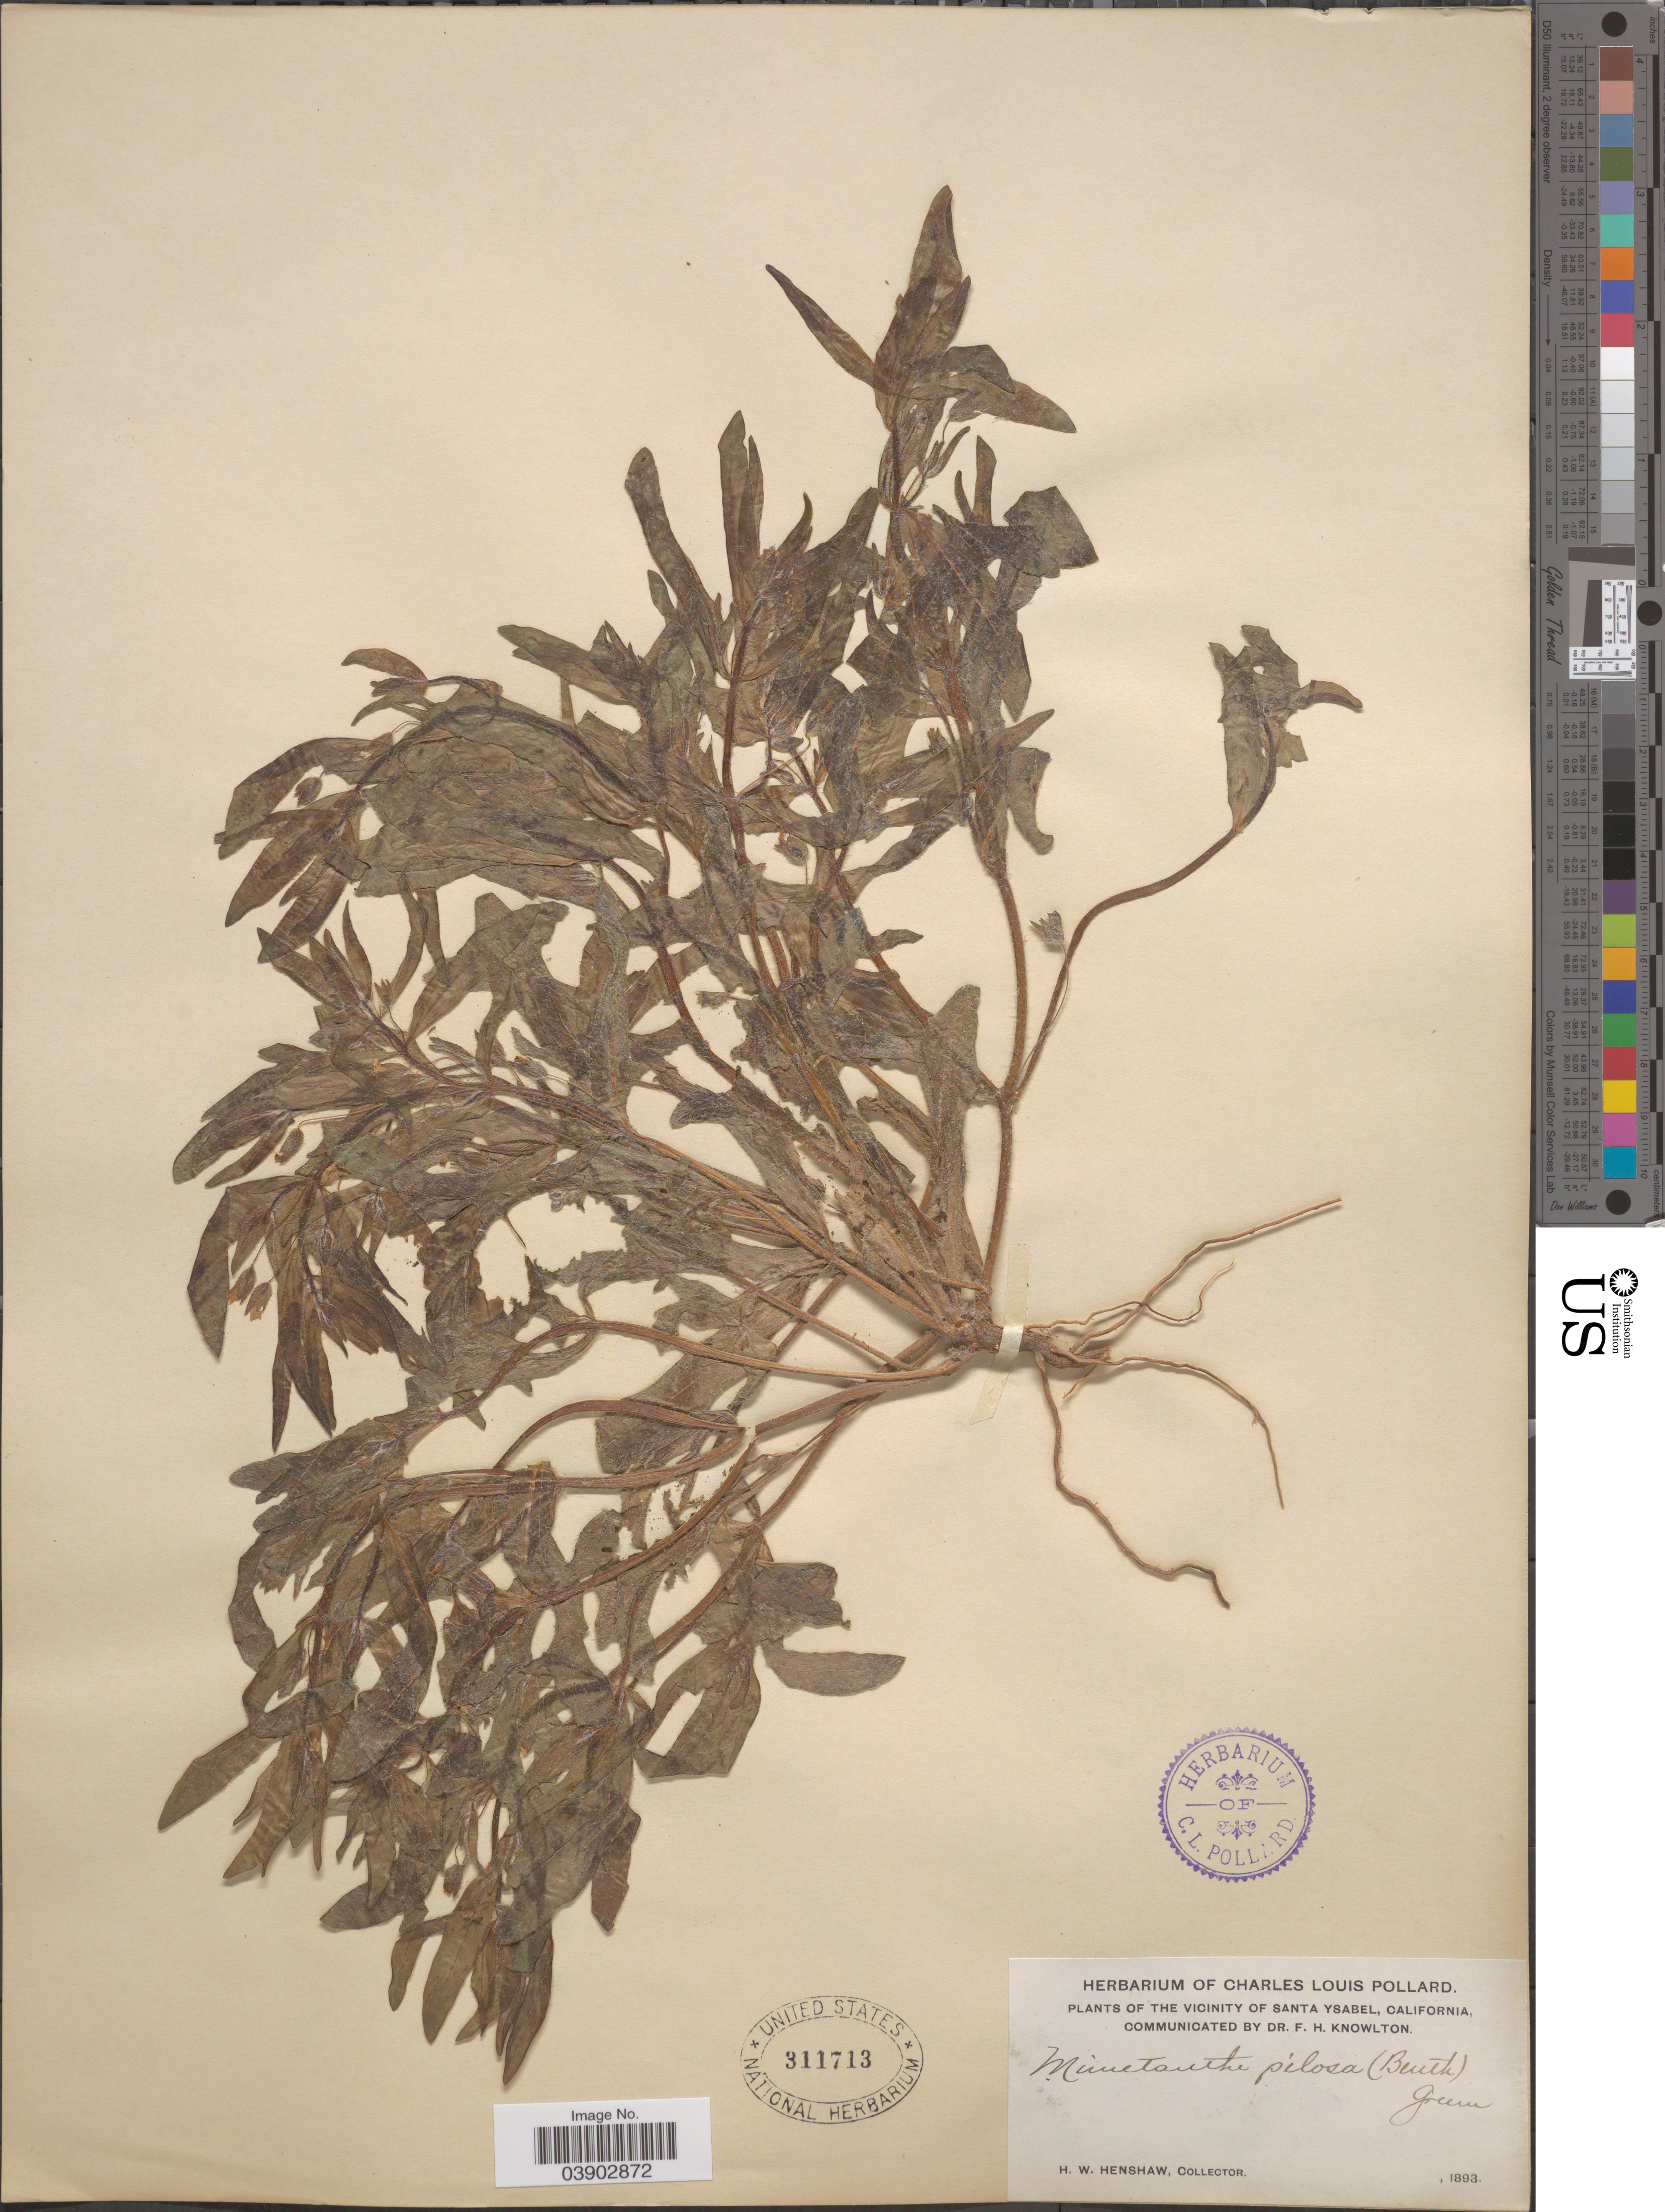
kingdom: Plantae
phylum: Tracheophyta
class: Magnoliopsida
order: Lamiales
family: Phrymaceae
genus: Mimetanthe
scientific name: Mimetanthe pilosa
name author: (Benth.) Greene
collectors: H. Henshaw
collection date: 1893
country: United States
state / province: California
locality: The vicinity of Santa Ysabel.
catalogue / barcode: US 311713